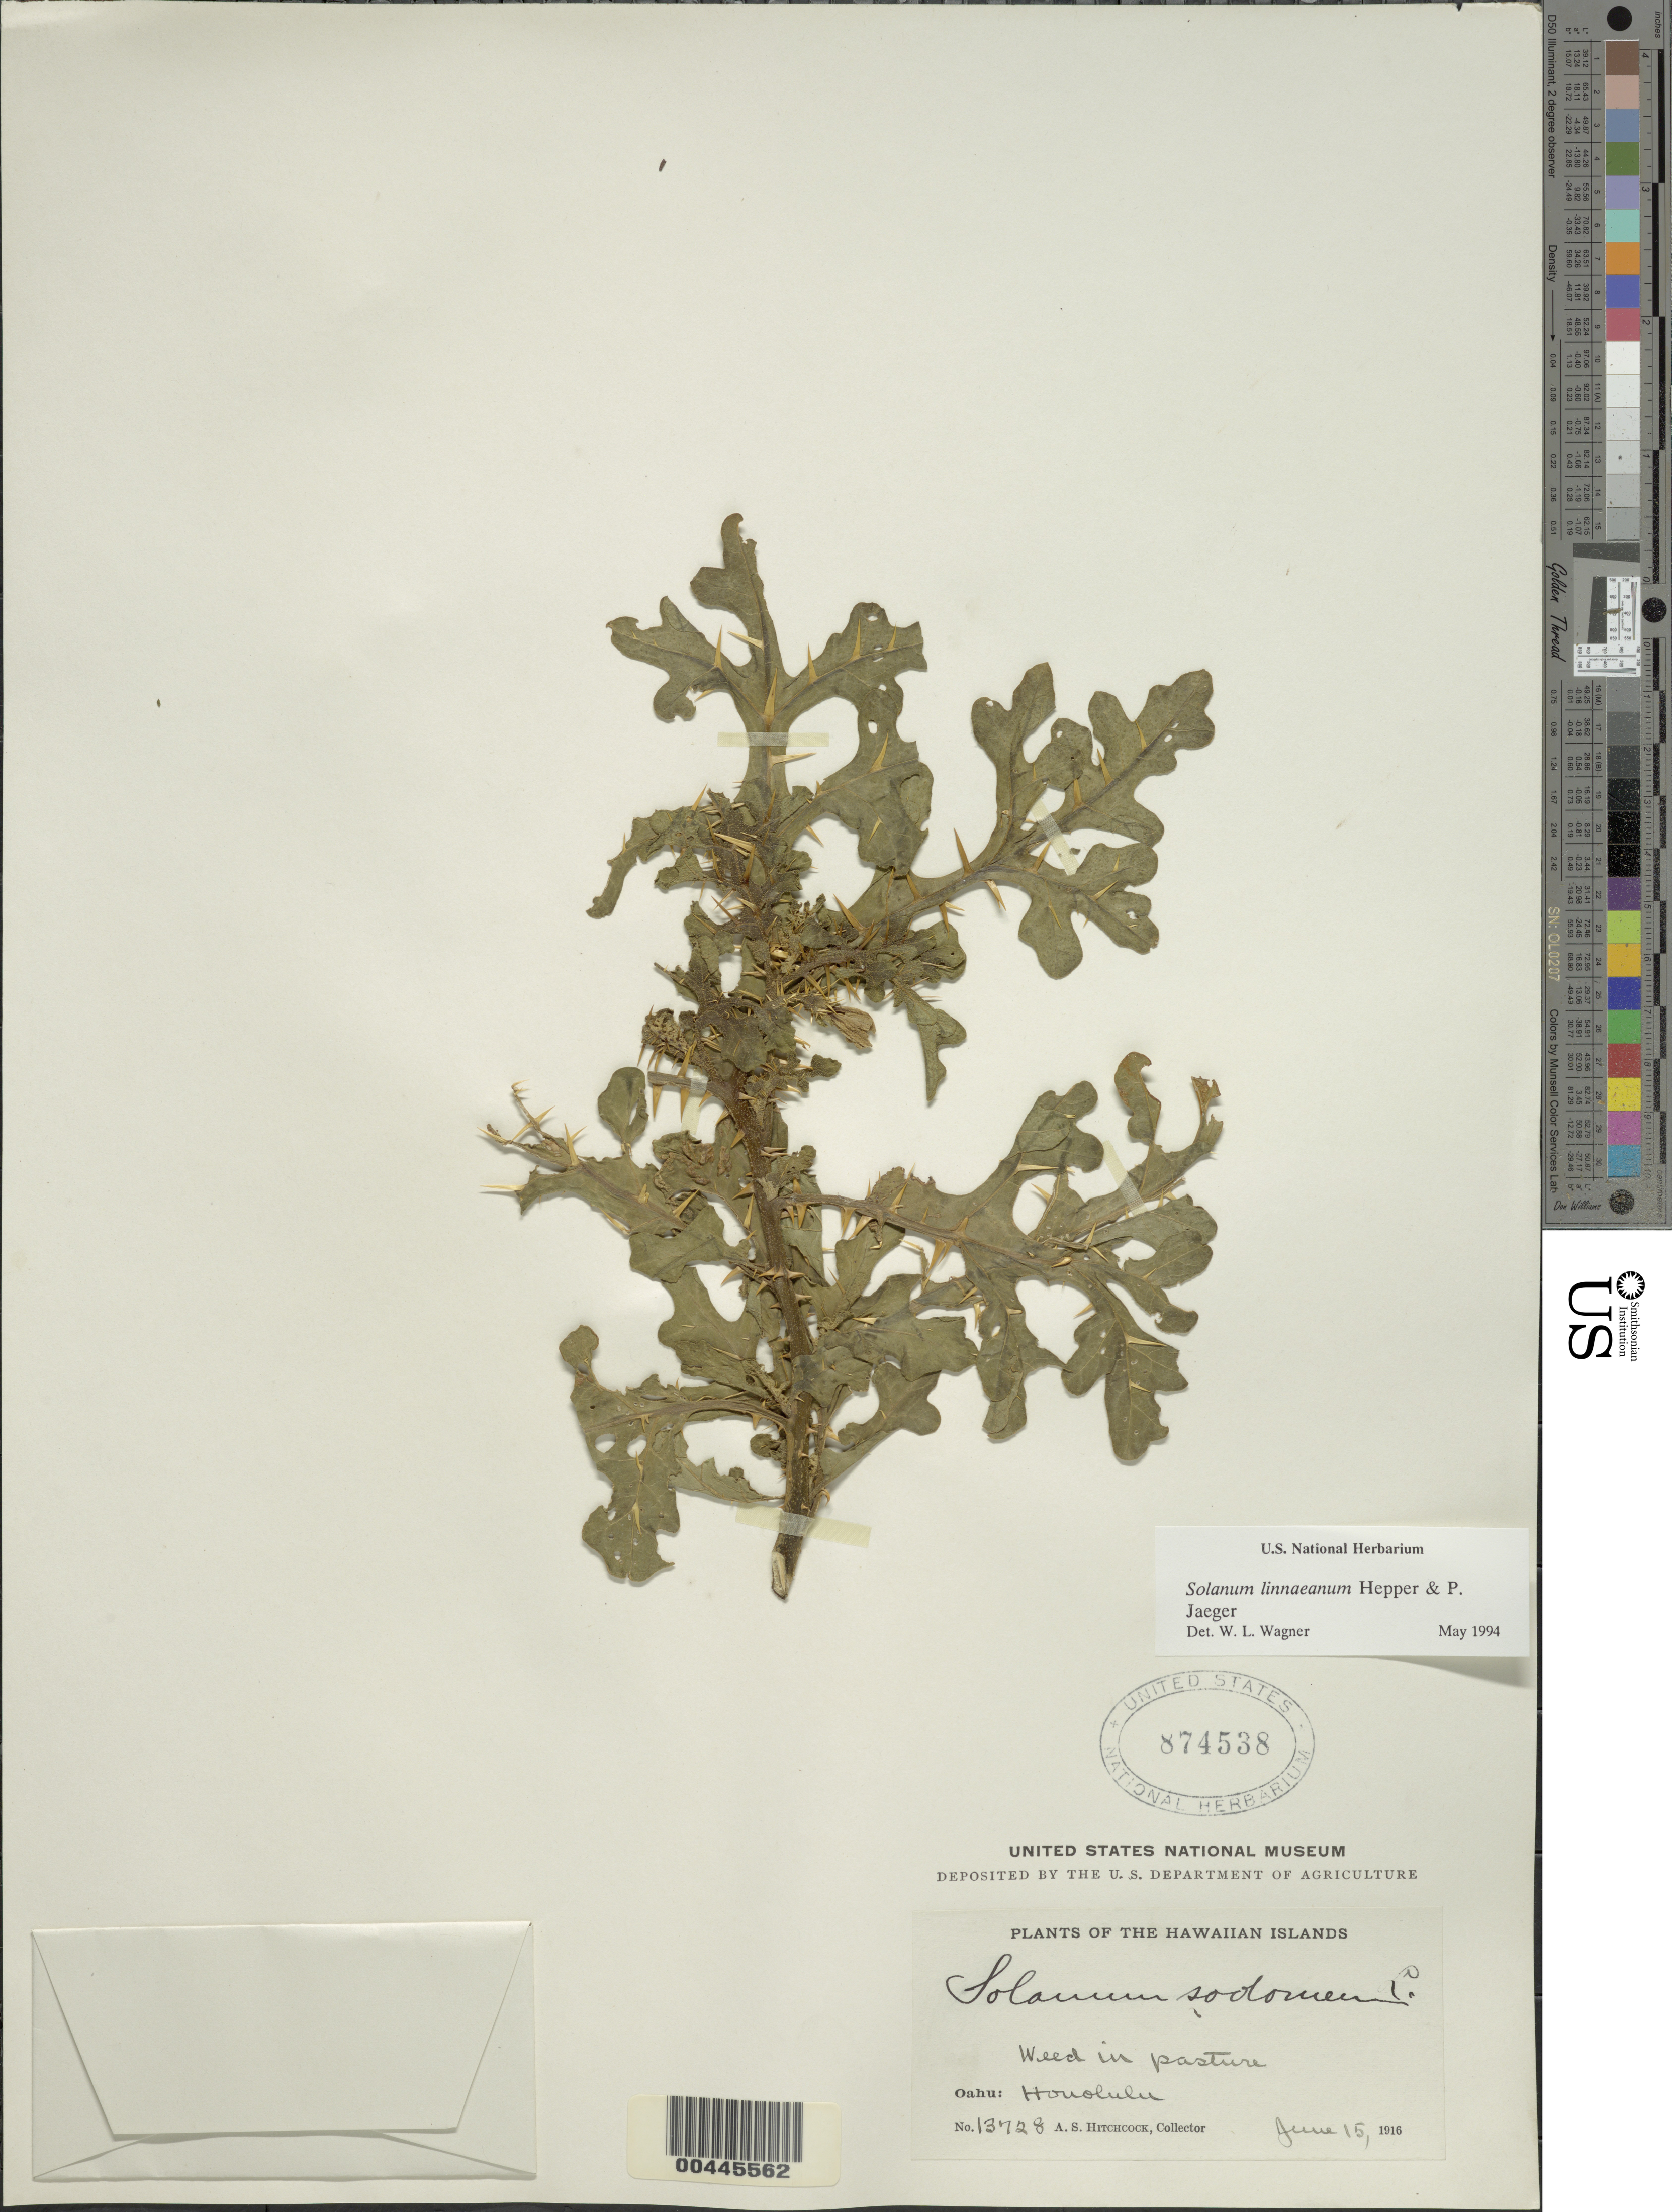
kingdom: Plantae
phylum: Tracheophyta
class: Magnoliopsida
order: Solanales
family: Solanaceae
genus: Solanum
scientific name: Solanum linnaeanum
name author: Hepper & P.-M.L.Jaeger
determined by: Wagner, W. L., (BOT), Smithsonian Institution - National Museum of Natural History (UNITED STATES)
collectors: A. S. Hitchcock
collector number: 13728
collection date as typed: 15 Jun 1916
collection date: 1916-06-15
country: United States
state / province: Hawaii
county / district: Honolulu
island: Oahu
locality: Honolulu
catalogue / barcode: US 874538